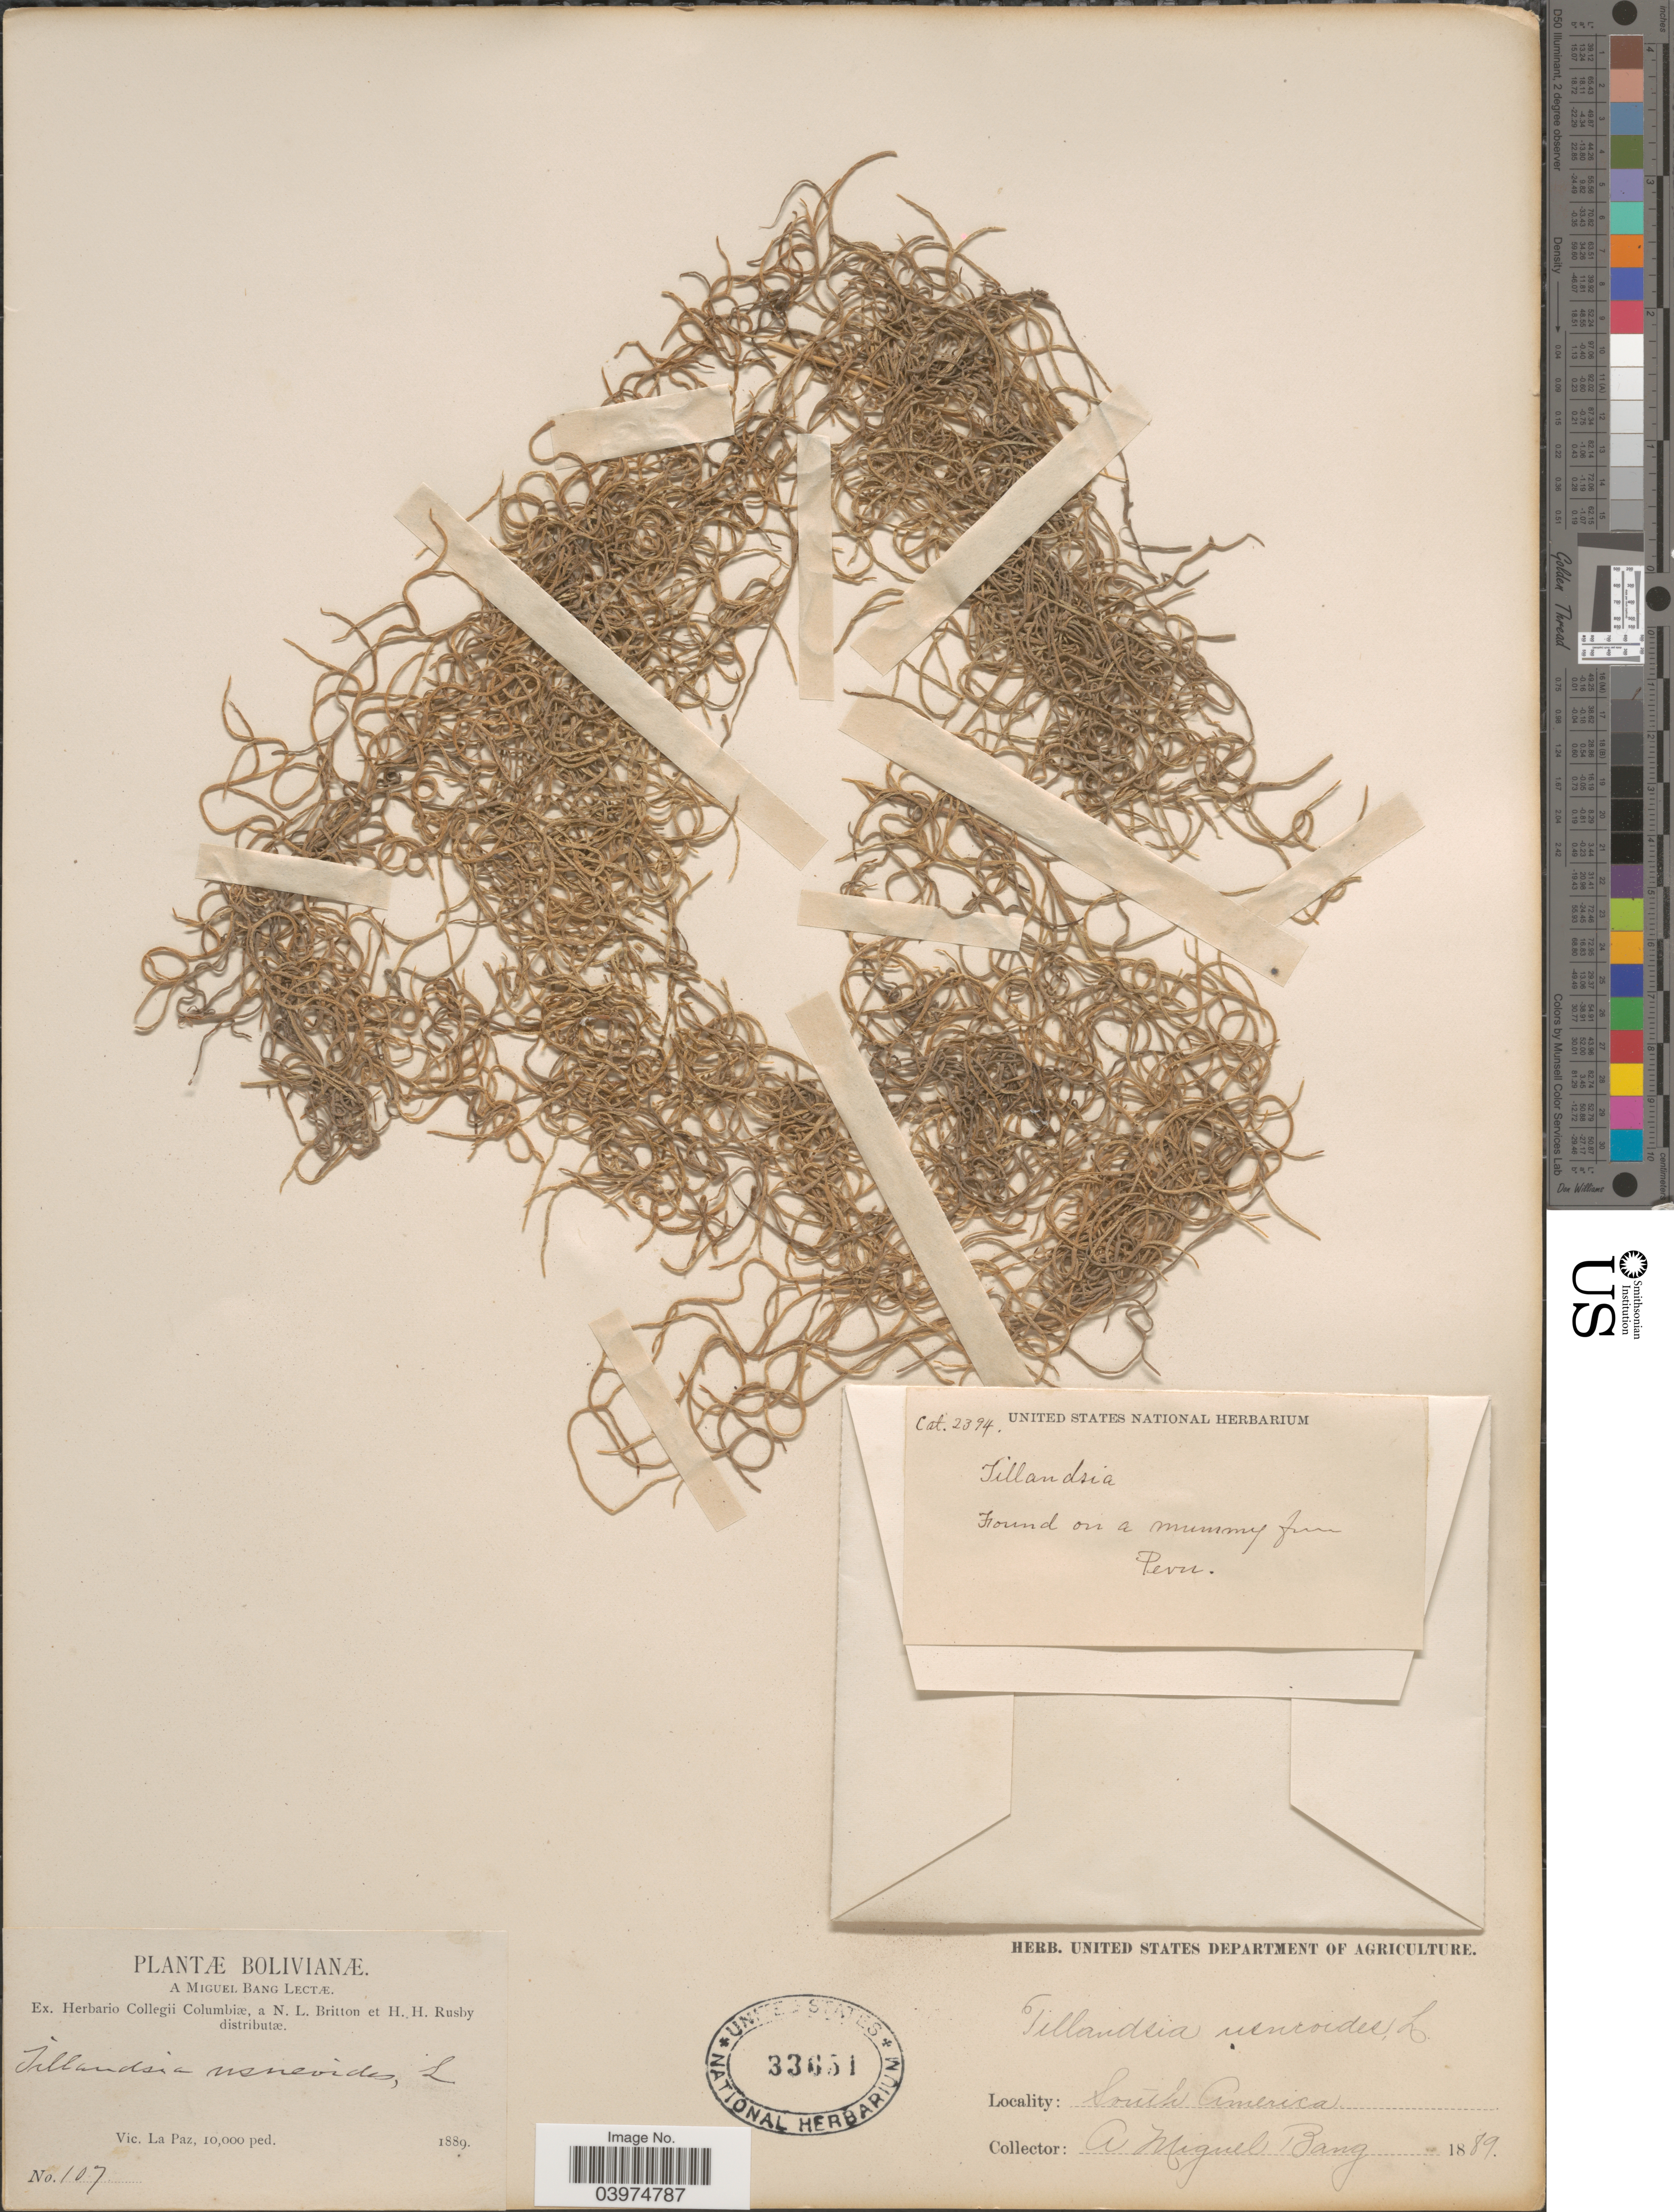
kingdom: Plantae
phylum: Tracheophyta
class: Liliopsida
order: Poales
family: Bromeliaceae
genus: Tillandsia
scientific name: Tillandsia usneoides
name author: (L.) L.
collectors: M. Bang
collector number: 107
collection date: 1889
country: Bolivia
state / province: La Paz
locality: Vic. La Paz.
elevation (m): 3048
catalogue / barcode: US 33651